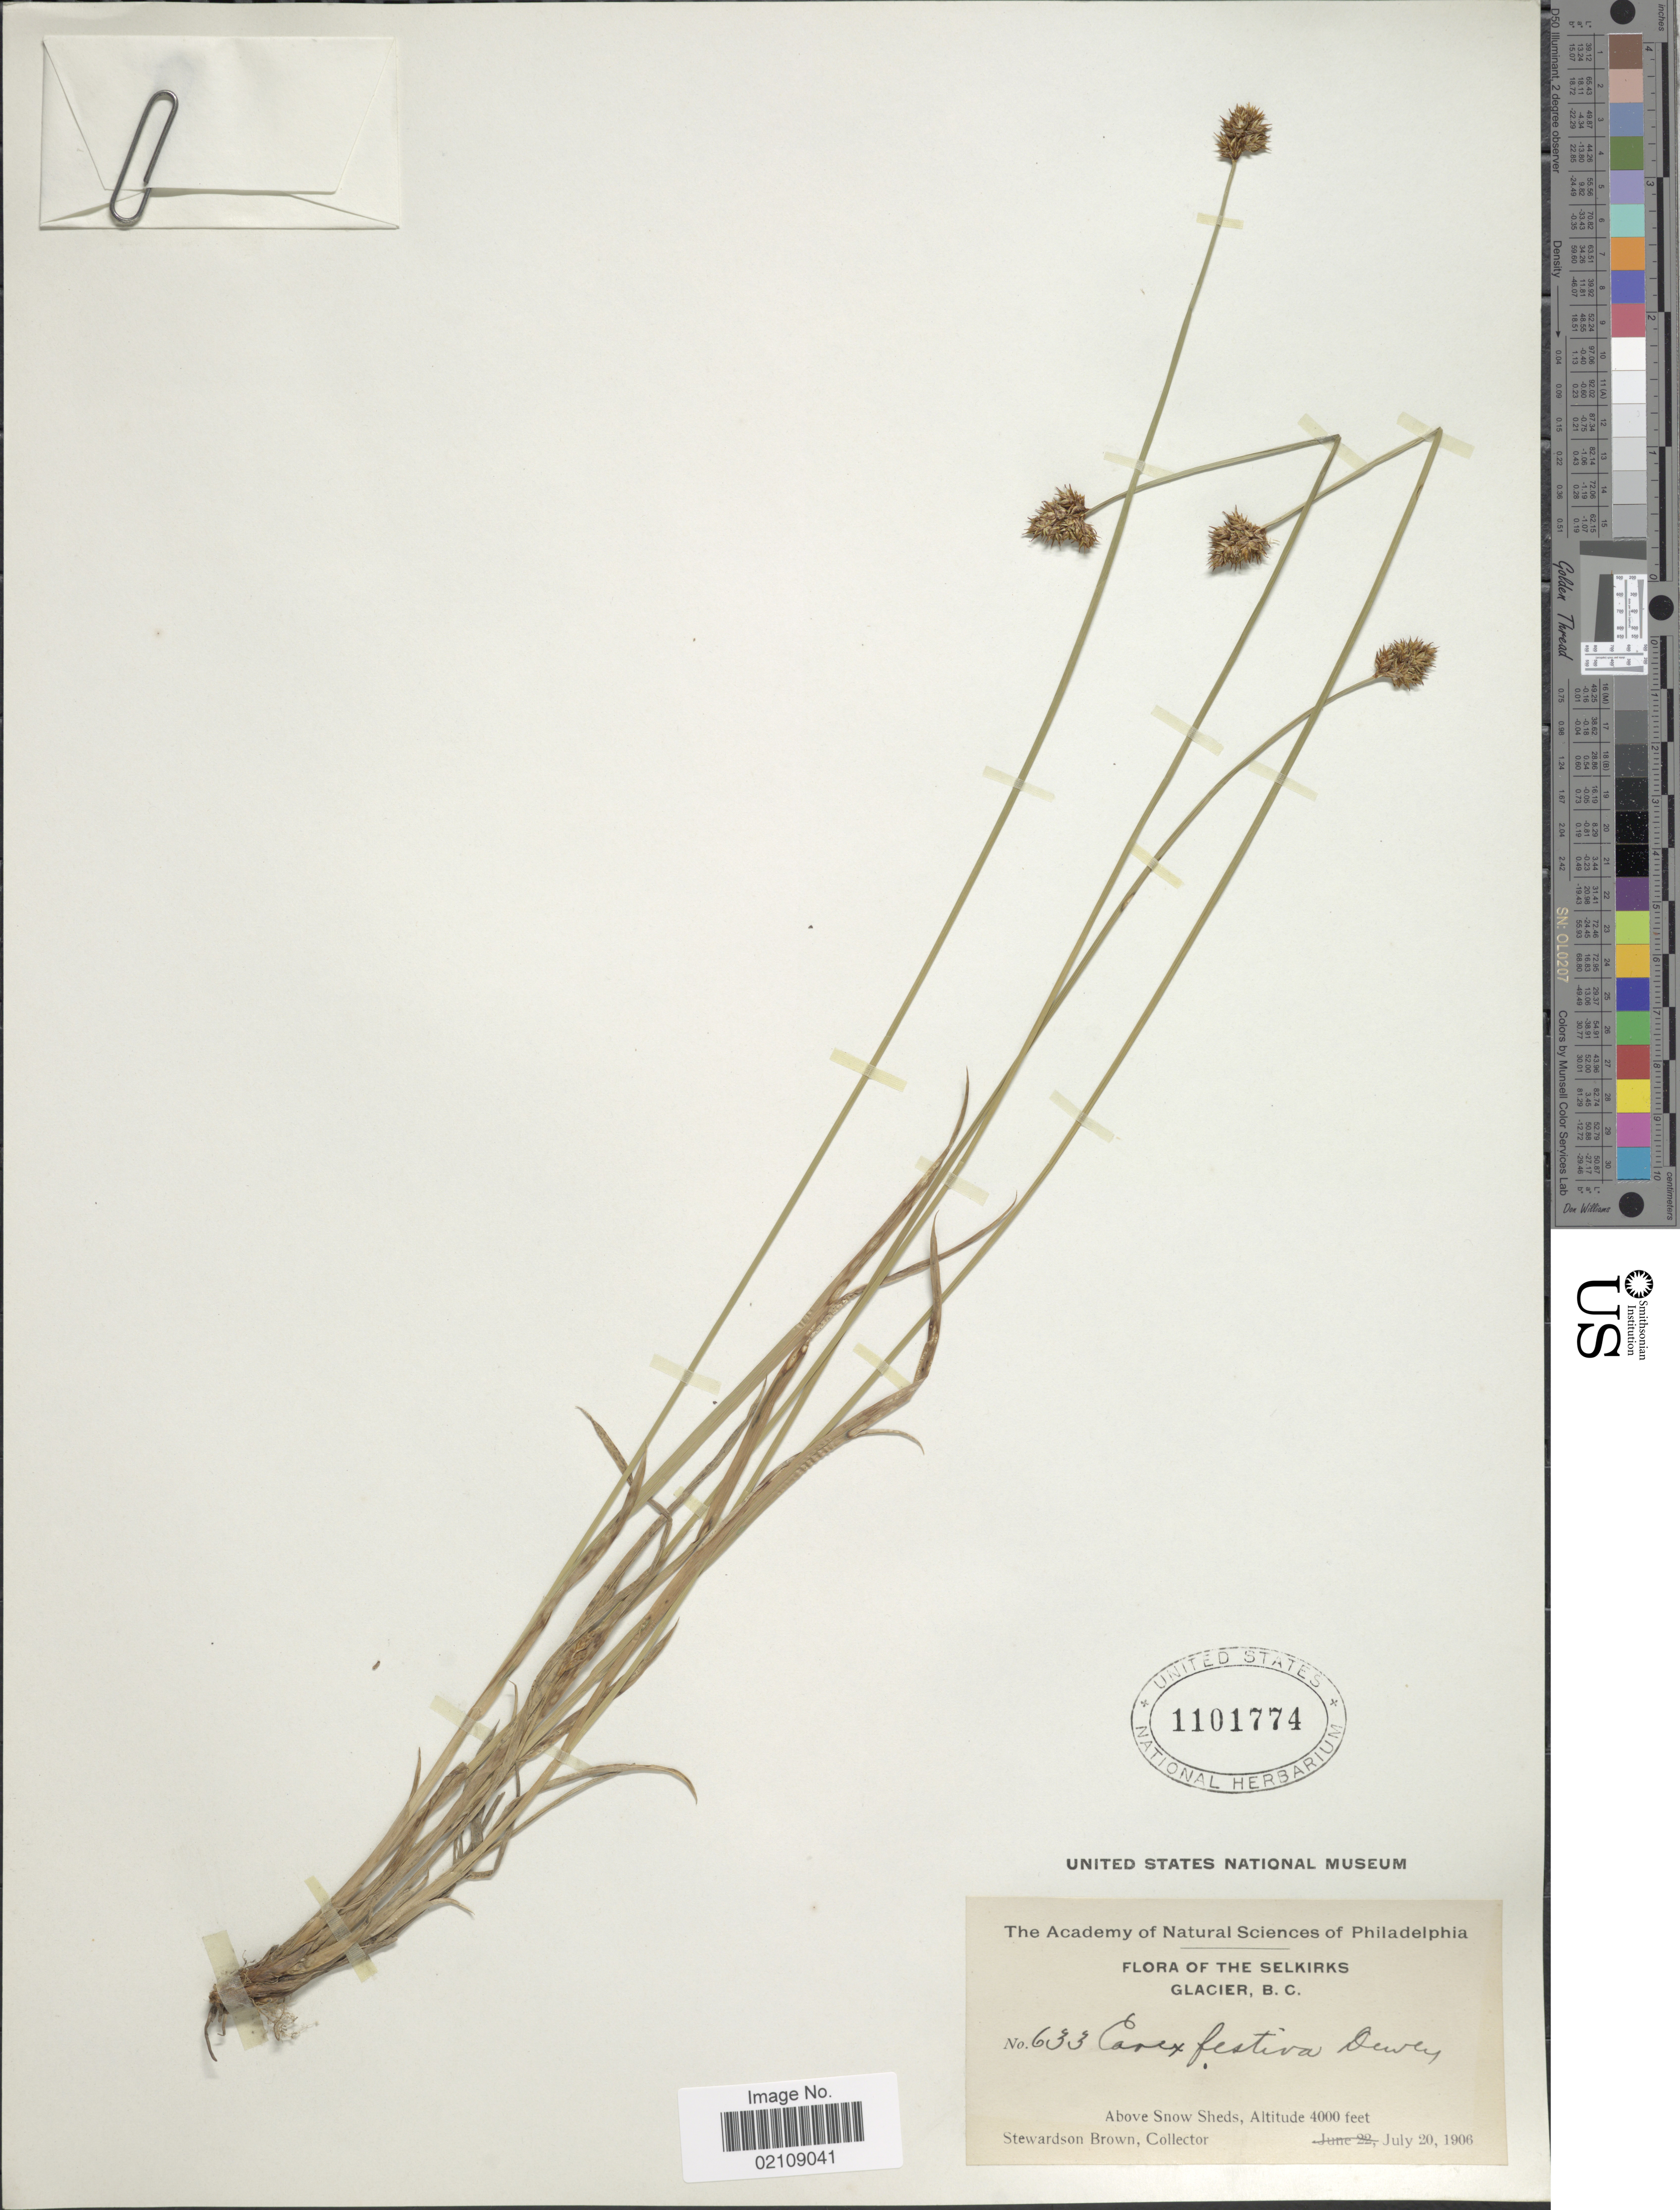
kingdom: Plantae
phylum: Tracheophyta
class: Liliopsida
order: Poales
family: Cyperaceae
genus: Carex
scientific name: Carex pachystachya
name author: Cham. ex Steud.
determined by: Strong, Mark T., (BOT), Smithsonian Institution - National Museum of Natural History (UNITED STATES)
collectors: S. Brown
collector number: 633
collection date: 1906-07-20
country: Canada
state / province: British Columbia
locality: Selkirks Glacier. Above Snow Sheds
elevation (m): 1219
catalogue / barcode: US 1101774